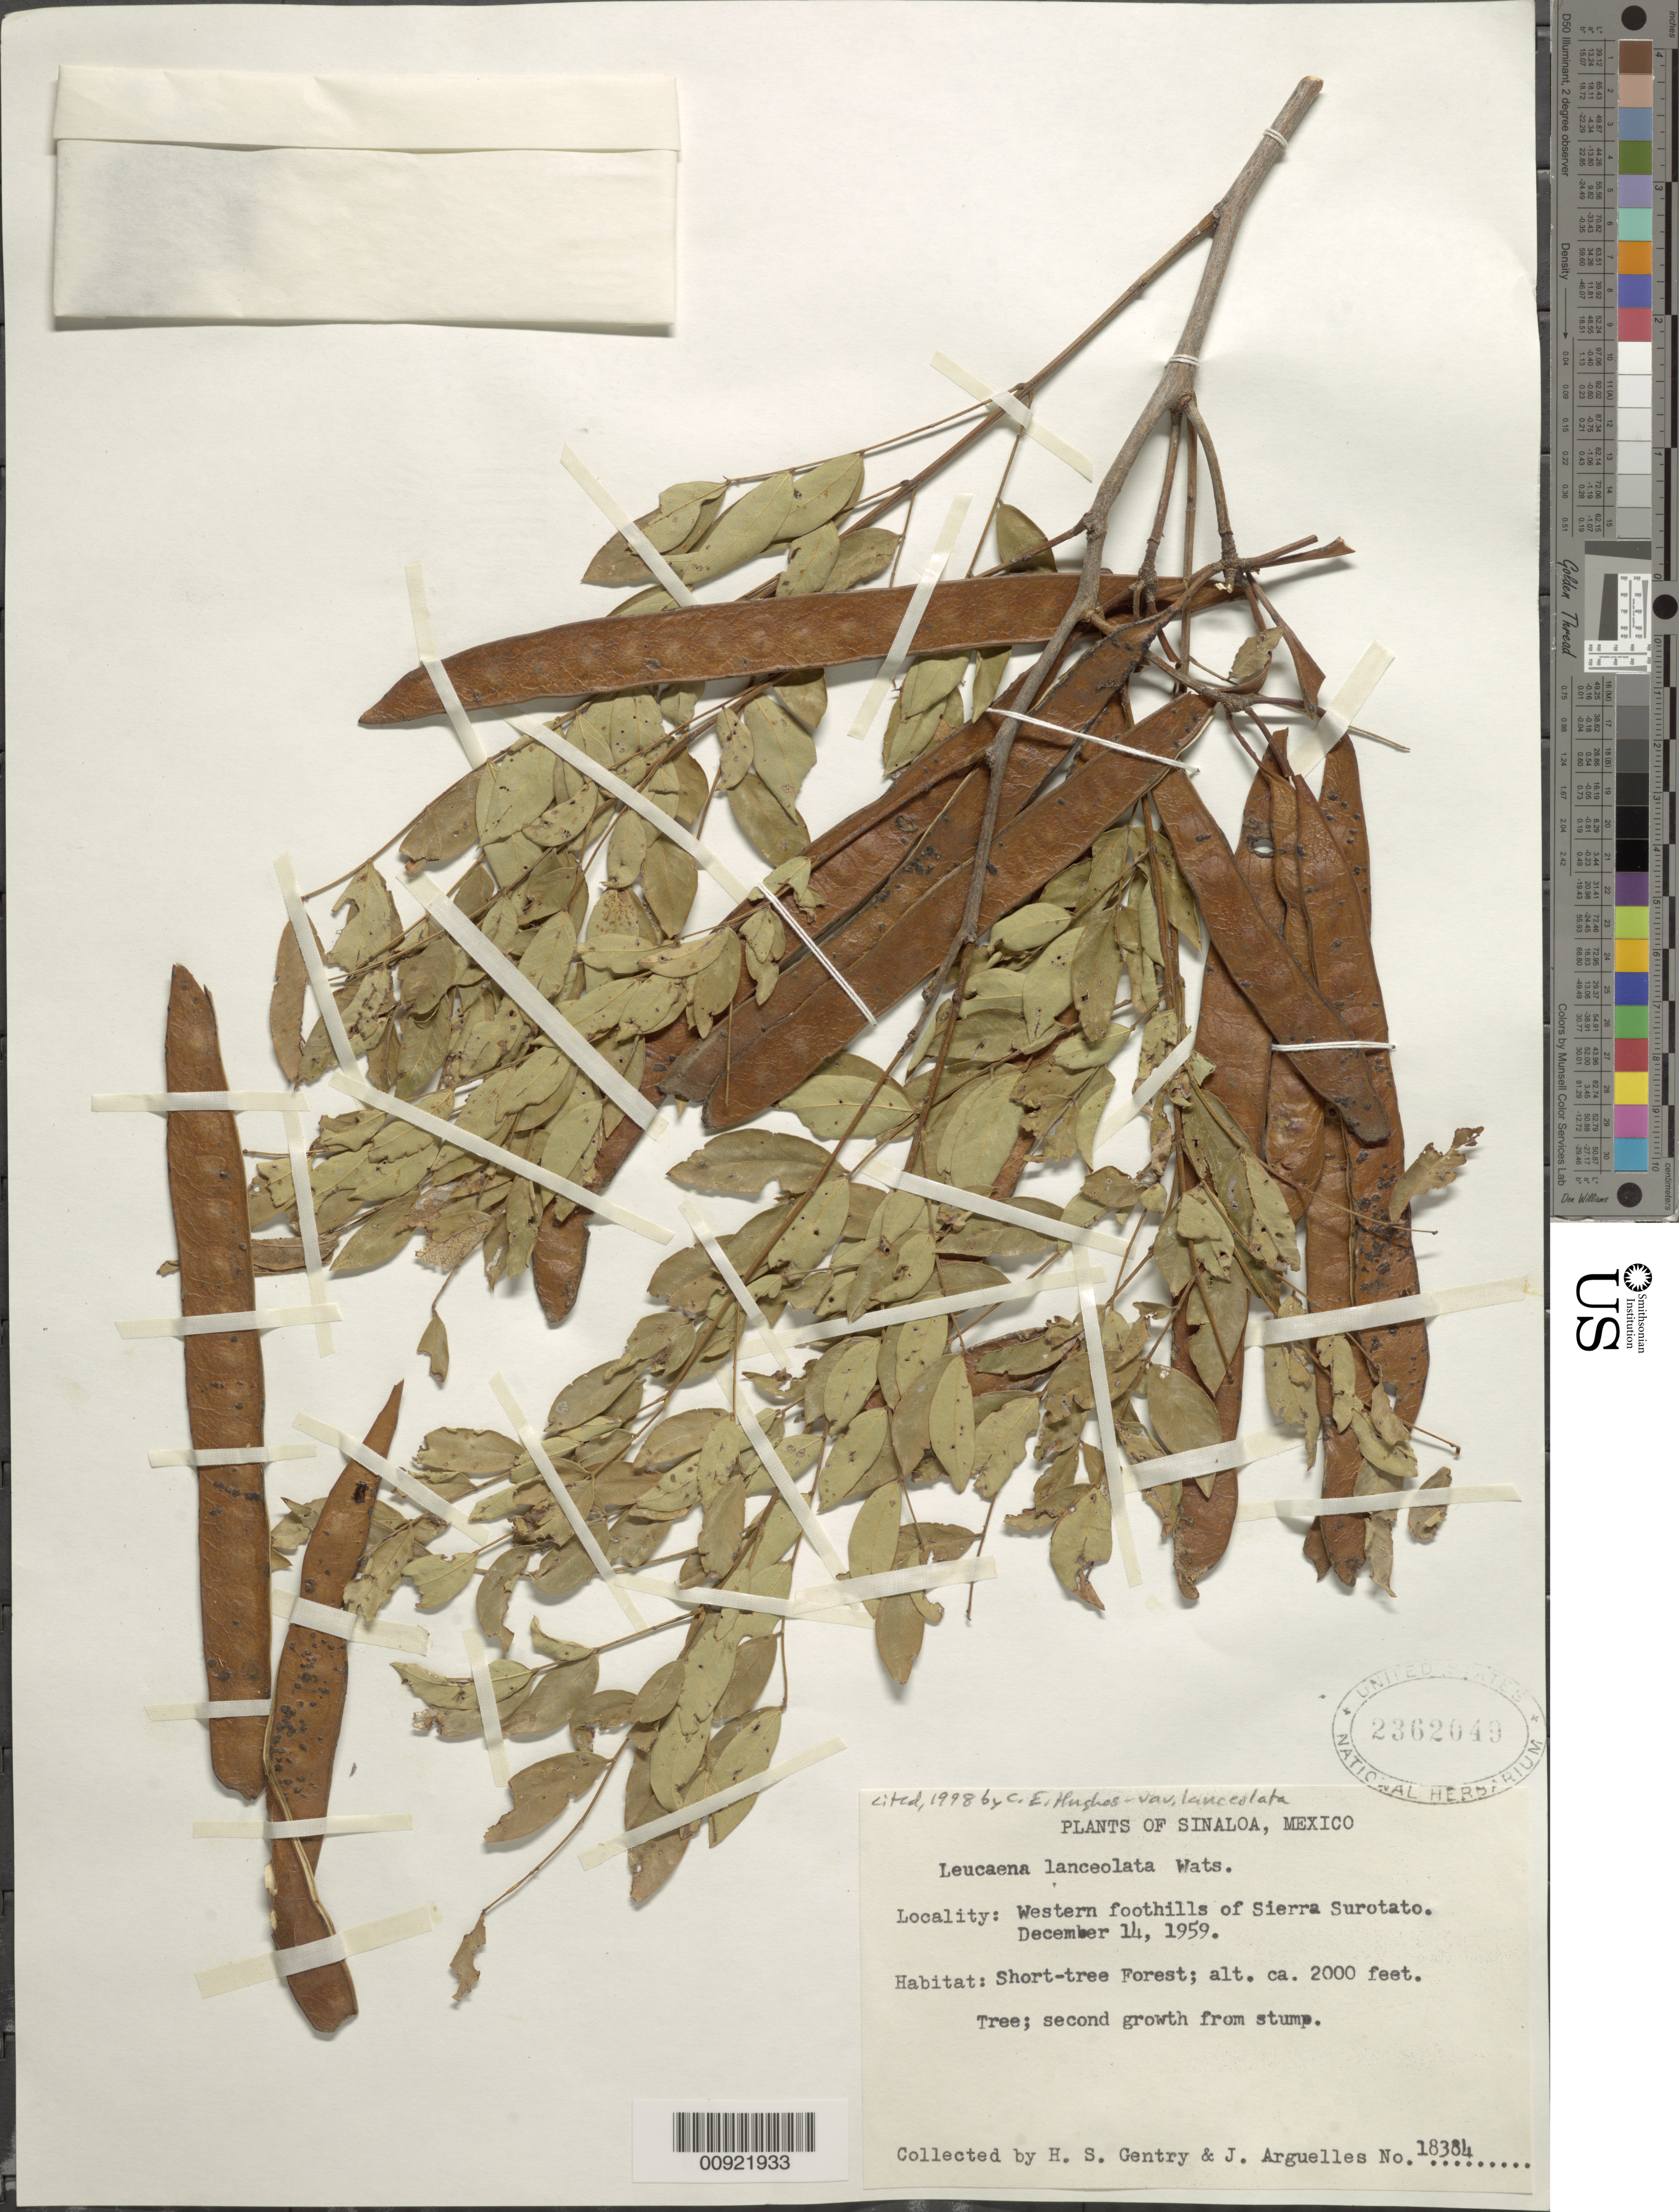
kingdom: Plantae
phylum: Tracheophyta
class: Magnoliopsida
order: Fabales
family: Fabaceae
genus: Leucaena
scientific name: Leucaena lanceolata var. lanceolata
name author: S. Watson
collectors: H. S. Gentry & J. Arguelles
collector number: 18384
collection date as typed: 14 Dec 1959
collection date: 1959-12-14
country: Mexico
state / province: Sinaloa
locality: Western foothills of Sierra Surotato.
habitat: Short-tree Forest. Second growth from stump.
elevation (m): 610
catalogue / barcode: US 2362049